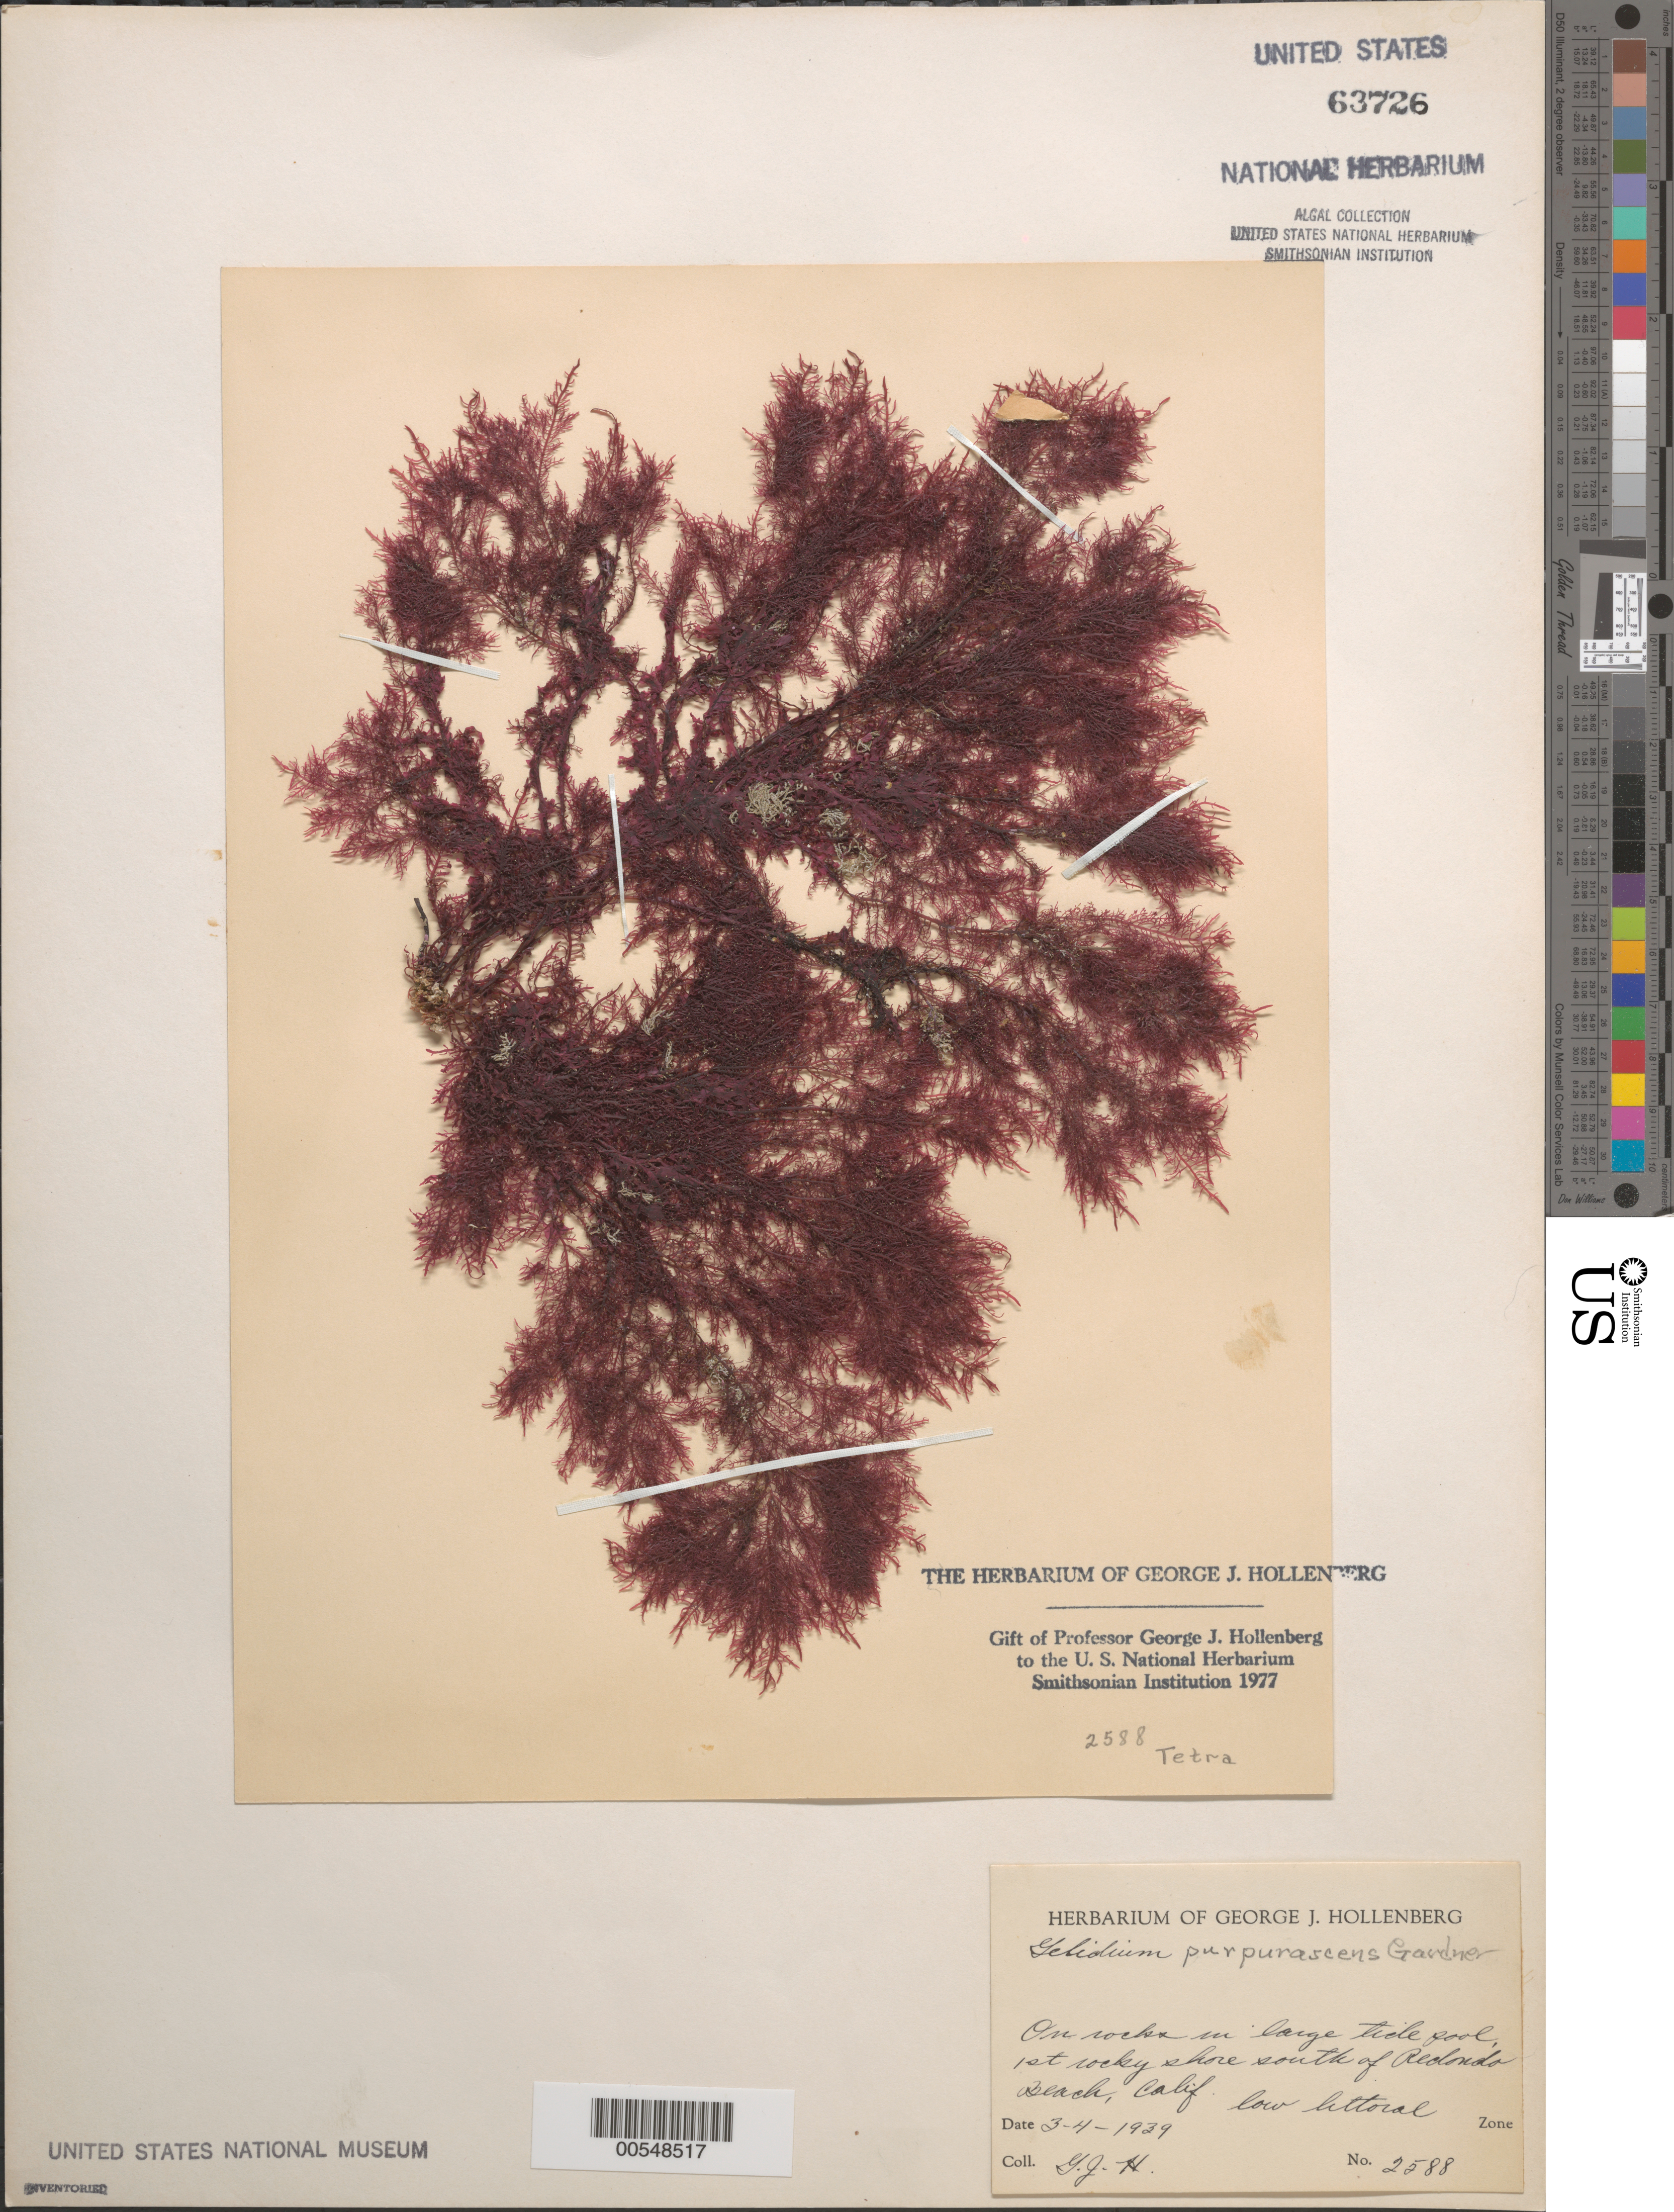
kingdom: Plantae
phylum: Rhodophyta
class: Florideophyceae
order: Gelidiales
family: Gelidiaceae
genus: Gelidium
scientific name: Gelidium purpurascens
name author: N.L. Gardner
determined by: Hollenberg, George J.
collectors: G. Hollenberg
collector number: GJH 2588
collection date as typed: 04 Mar 1939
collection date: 1939-03-04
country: United States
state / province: California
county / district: Los Angeles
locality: First rocky shore south of Redondo Beach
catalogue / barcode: US 63726